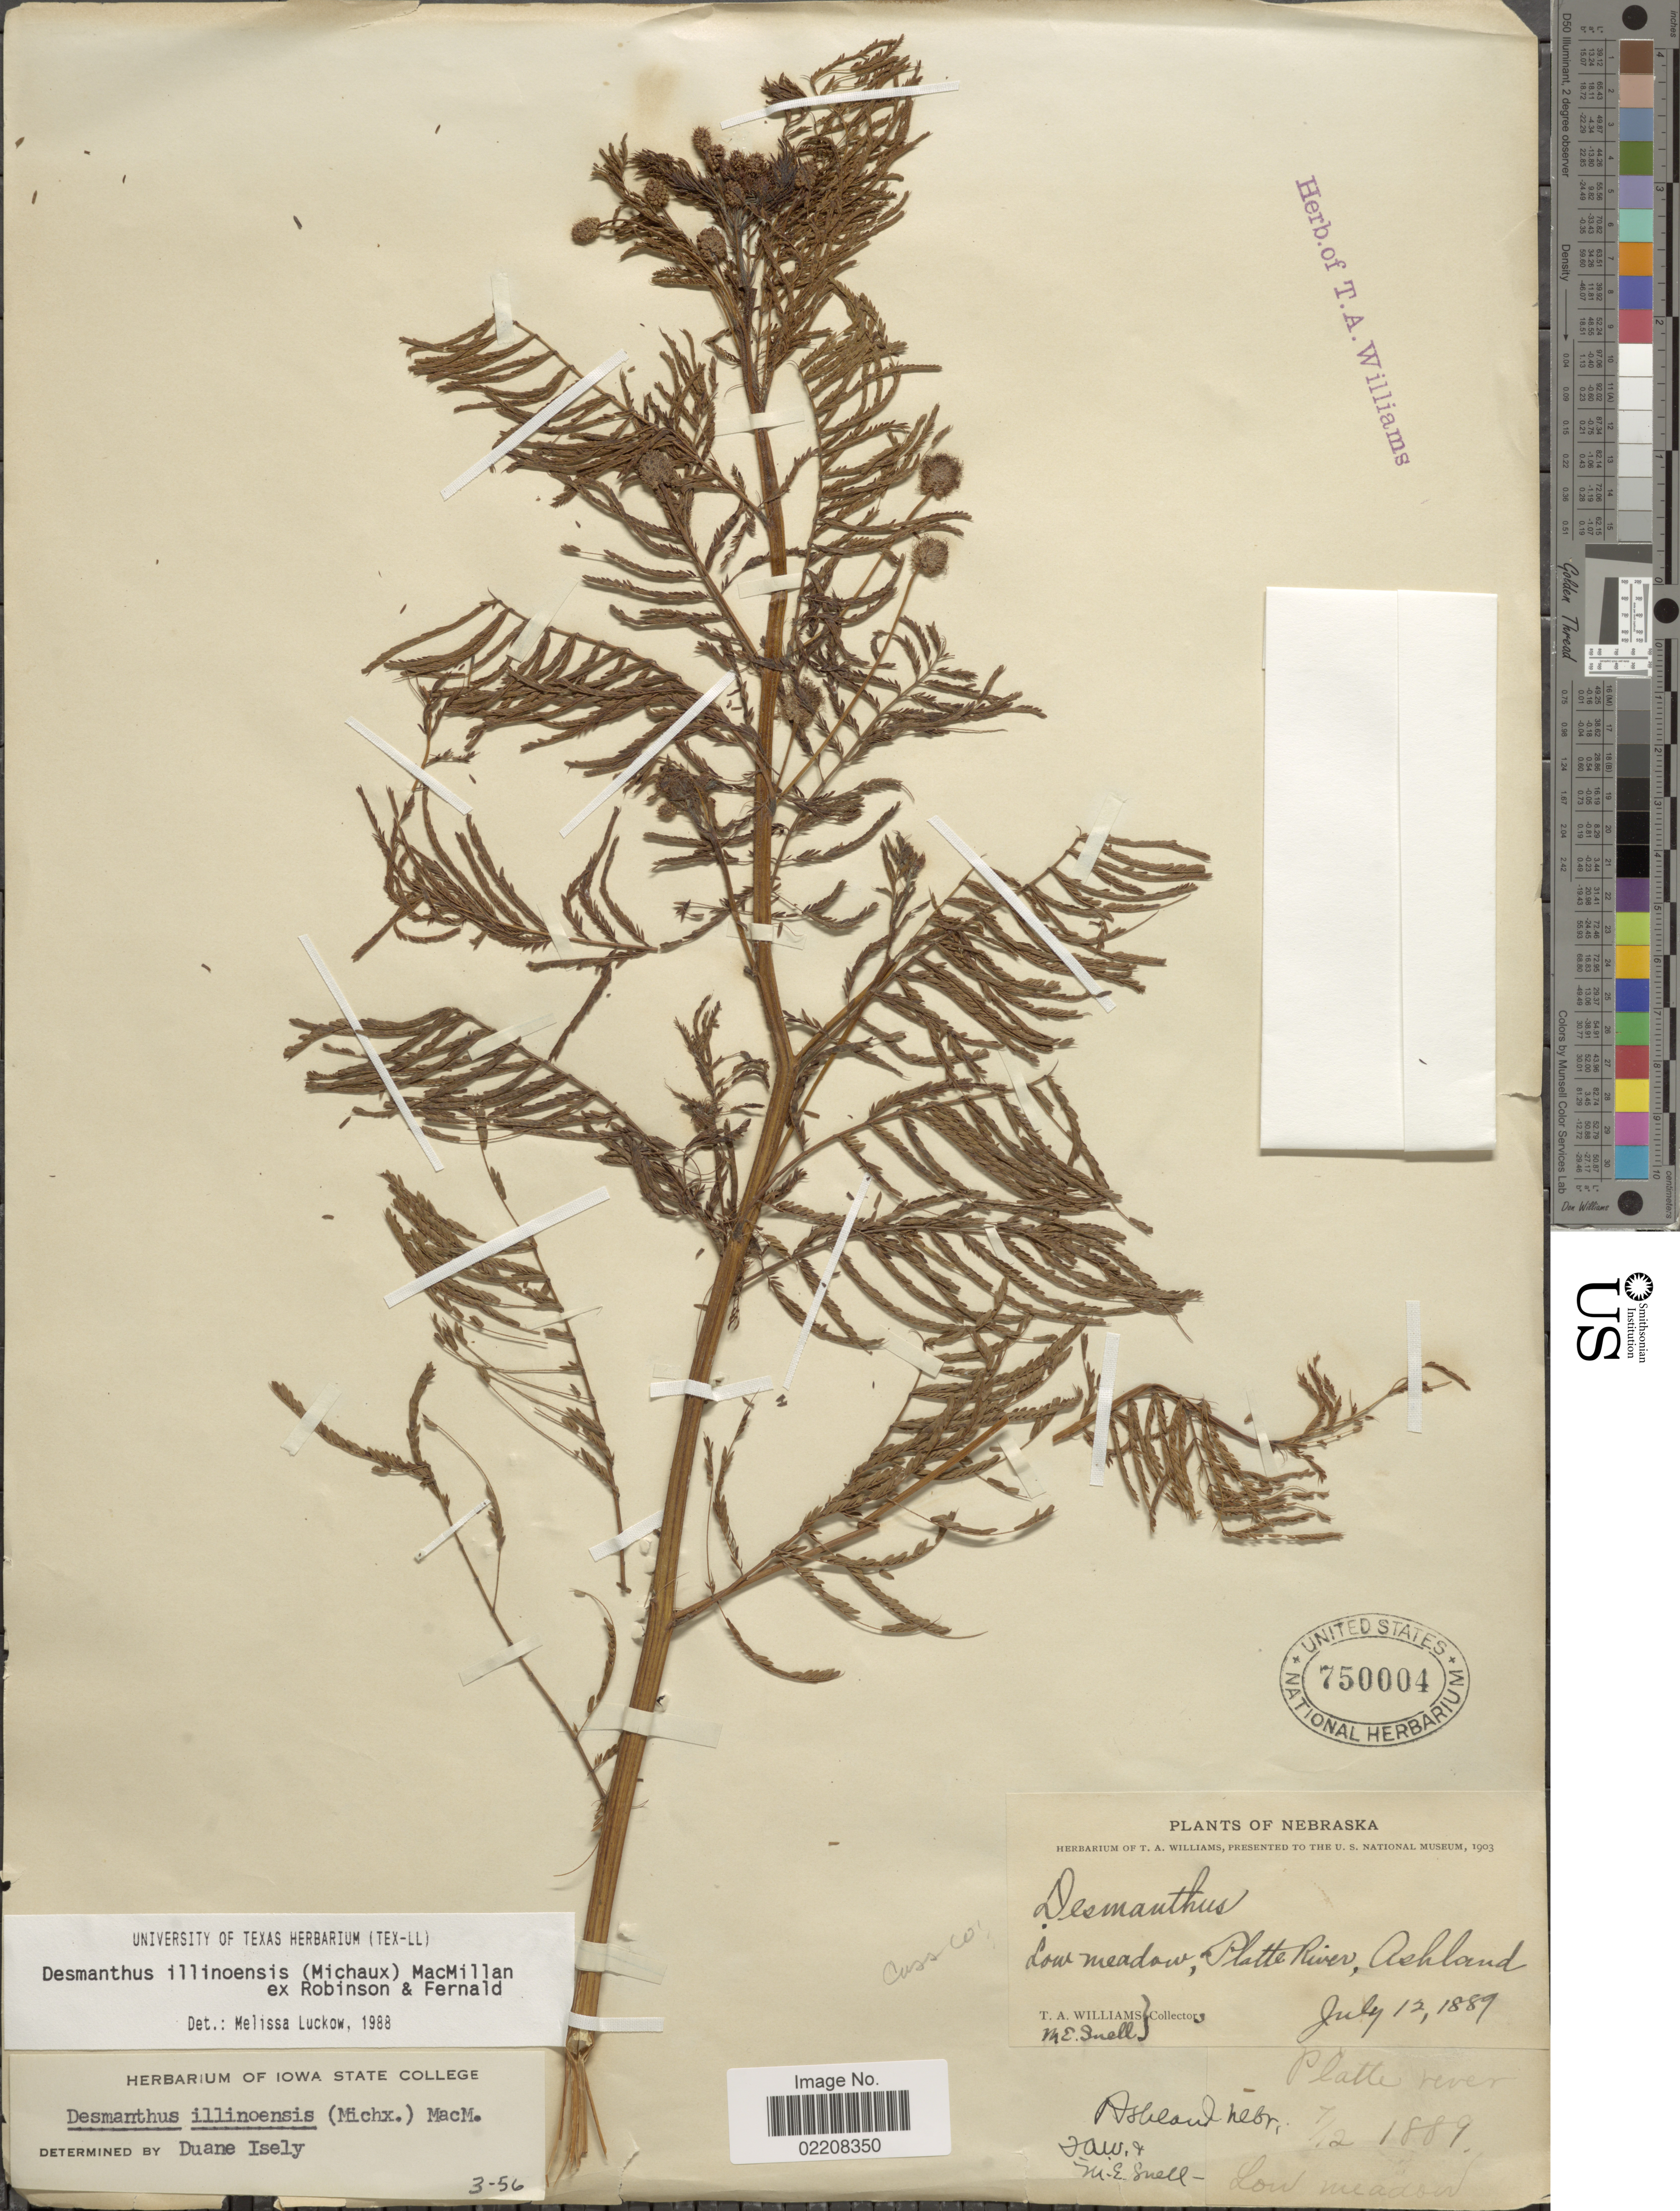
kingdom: Plantae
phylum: Tracheophyta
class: Magnoliopsida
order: Fabales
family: Fabaceae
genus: Desmanthus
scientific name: Desmanthus illinoensis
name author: (Michx.) MacMill.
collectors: T. A. Williams (herbarium) & M. Snell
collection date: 1889-07-12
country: United States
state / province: Nebraska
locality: Low meadow, Platte River, Ashland. Cuss Co.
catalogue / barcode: US 750004